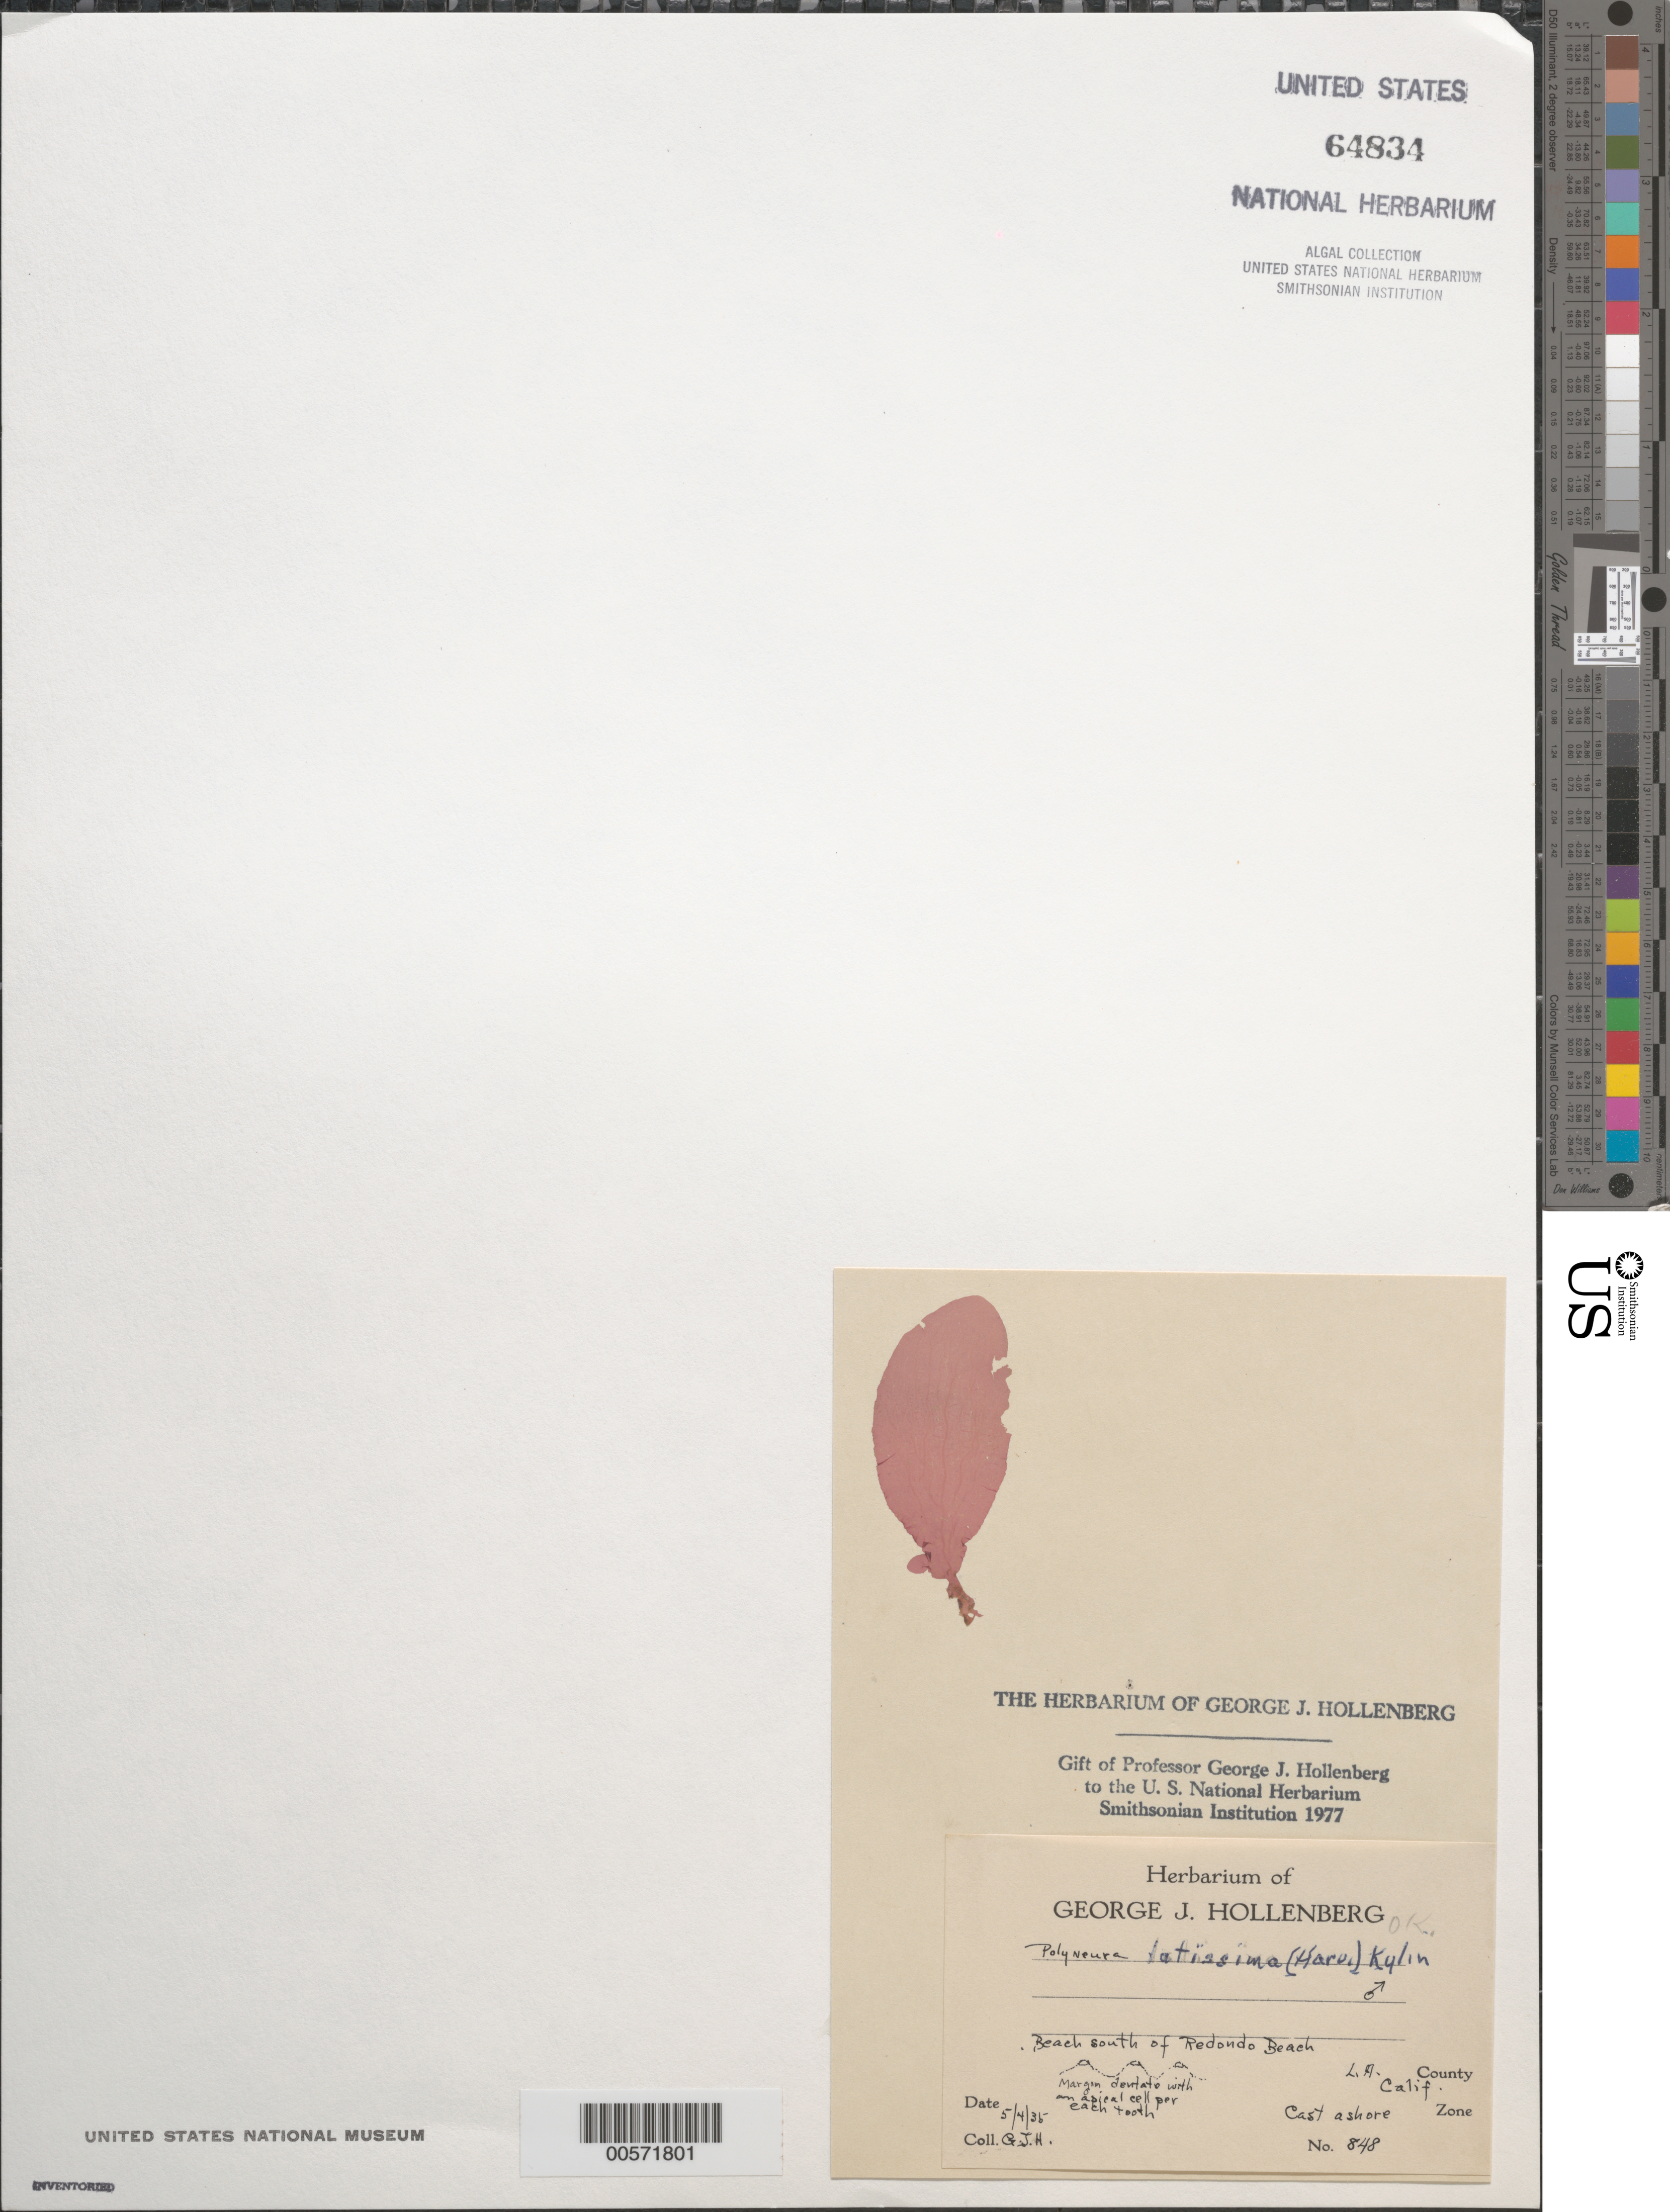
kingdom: Plantae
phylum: Rhodophyta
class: Florideophyceae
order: Ceramiales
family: Delesseriaceae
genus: Polyneura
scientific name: Polyneura latissima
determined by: Hollenberg, George J.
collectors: G. Hollenberg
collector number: GJH 848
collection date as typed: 04 May 1935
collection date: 1935-05-04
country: United States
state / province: California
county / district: Los Angeles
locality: Beach south of Redondo Beach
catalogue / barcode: US 64834